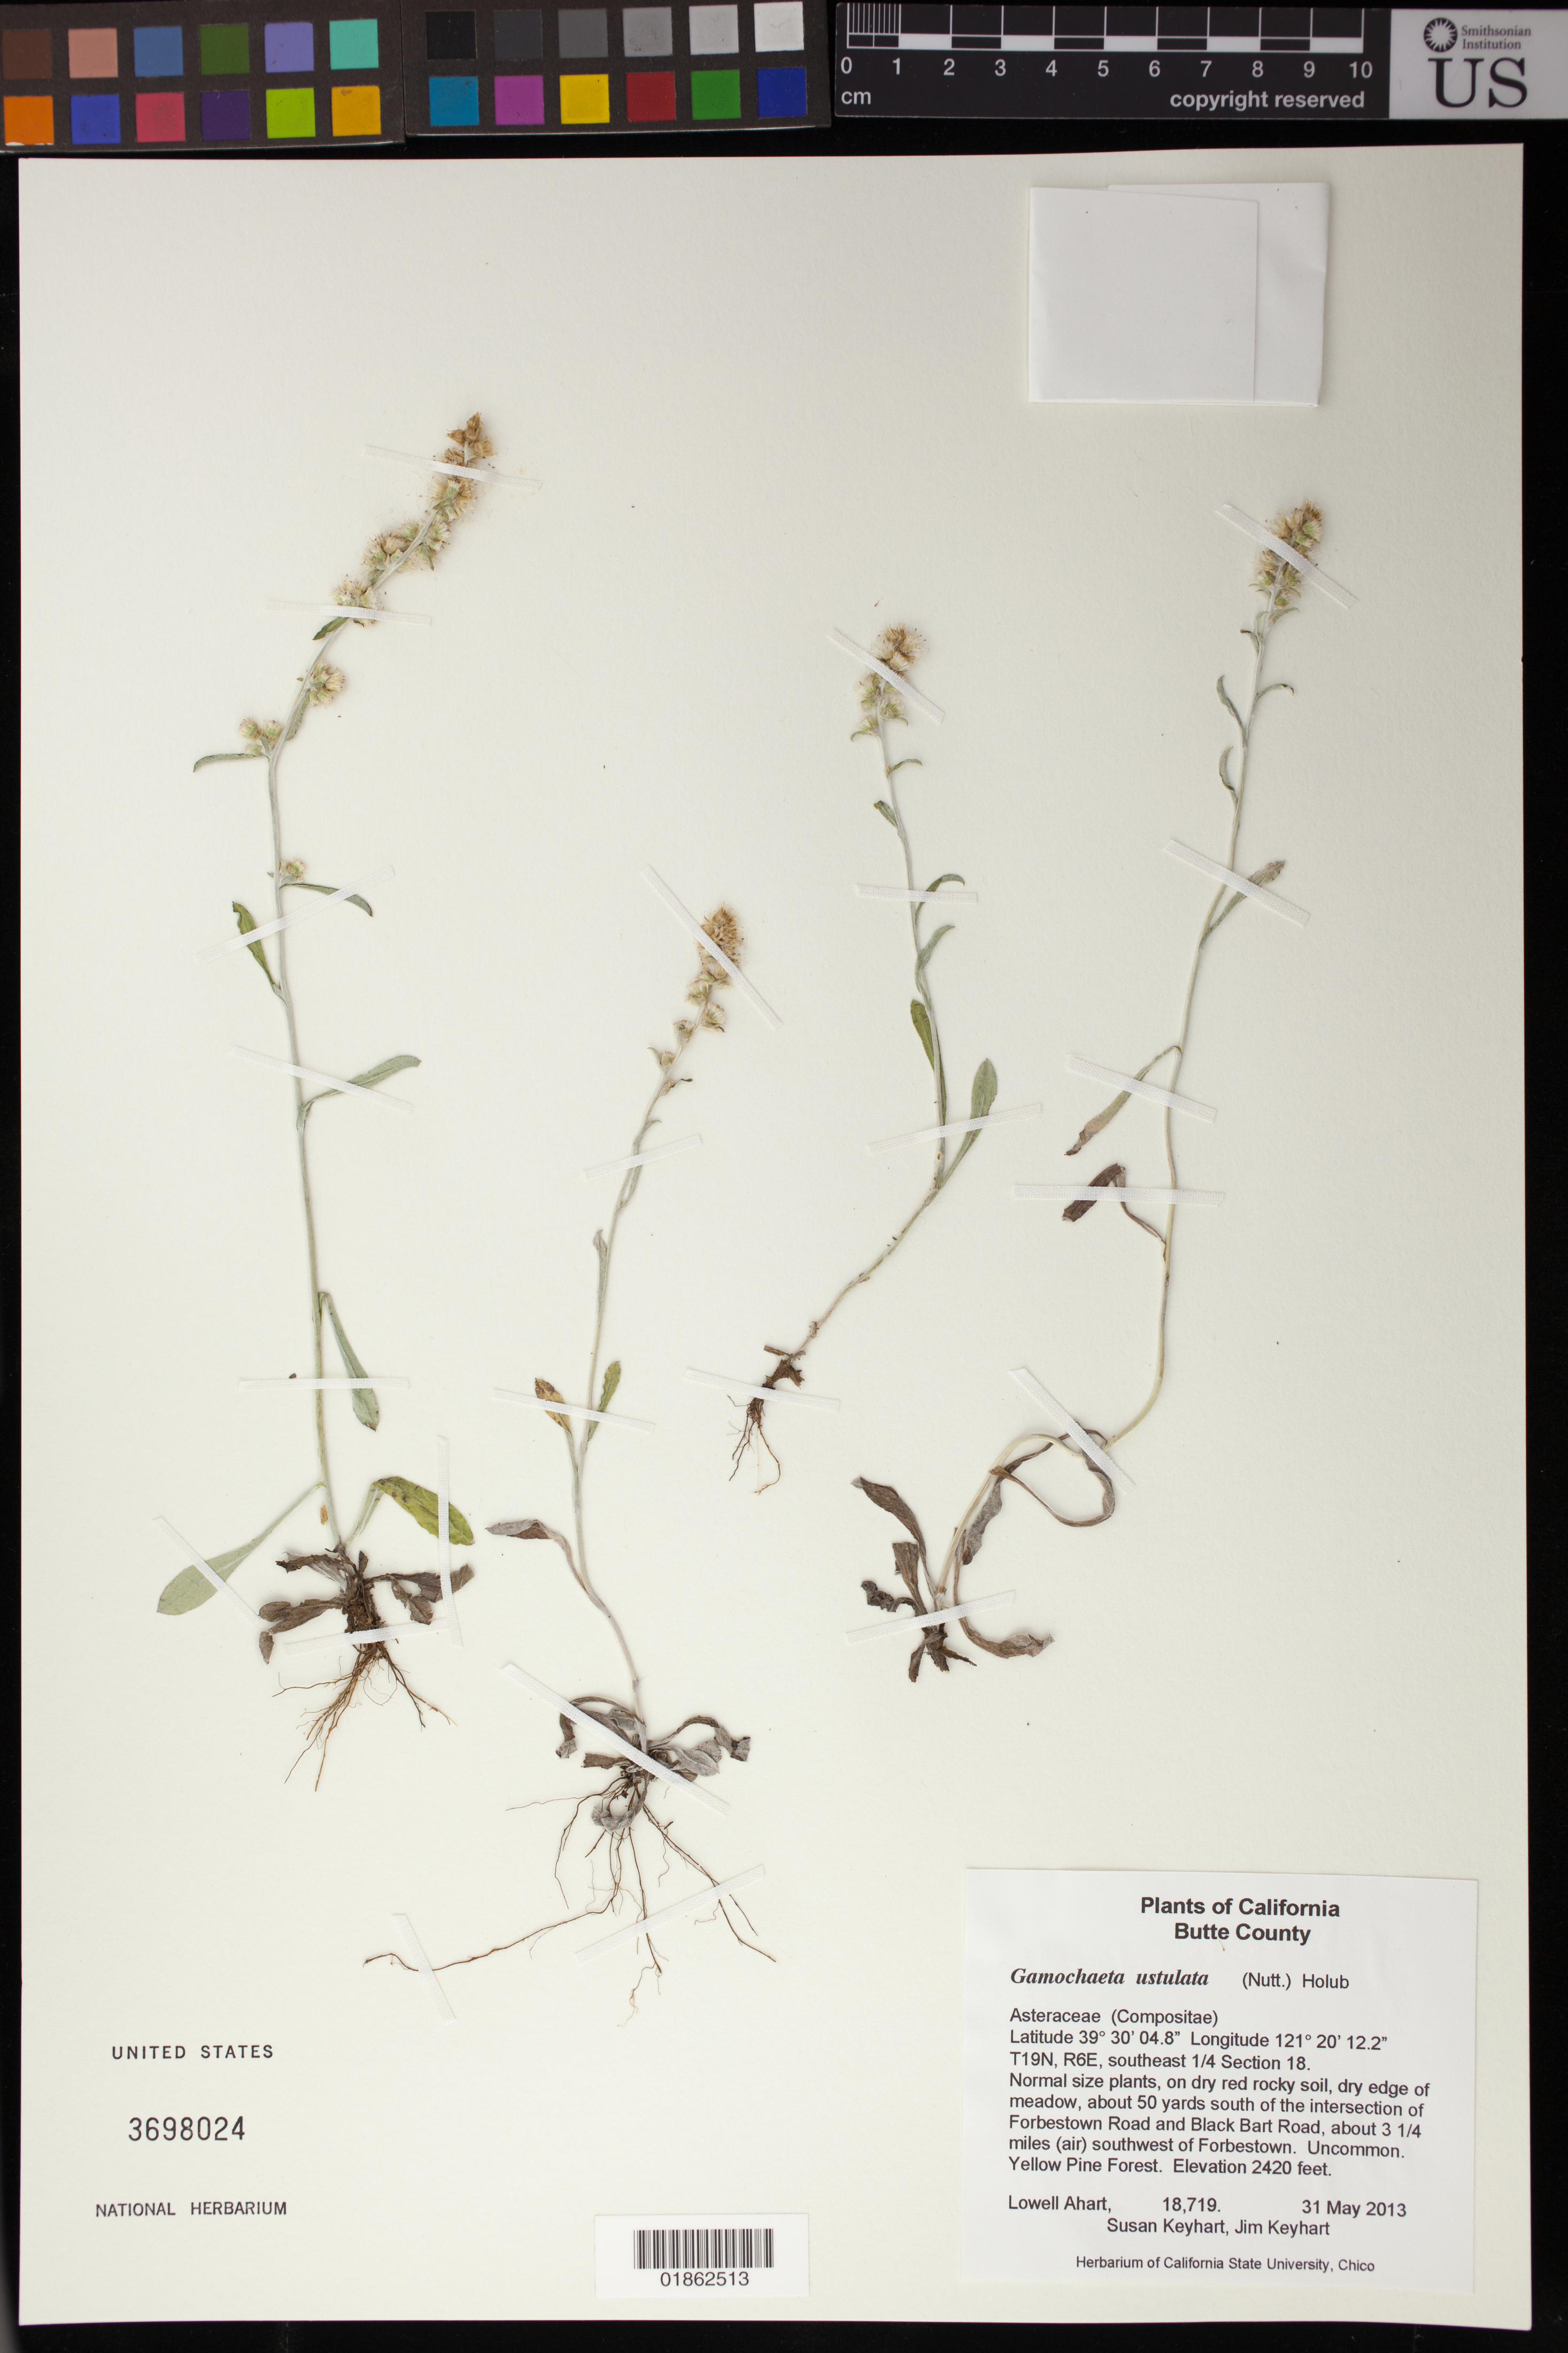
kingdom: Plantae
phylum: Tracheophyta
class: Magnoliopsida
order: Asterales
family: Asteraceae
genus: Gamochaeta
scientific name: Gamochaeta ustulata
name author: (Nutt.) Holub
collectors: L. Ahart, S. Keyhart & J. Keyhart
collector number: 18719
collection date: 2013-05-31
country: United States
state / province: California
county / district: Butte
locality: About 50 yards south of the intersection of Forbestown Road and Black Bart Road, about 3 1/4 miles (air) southwest of Forbestown.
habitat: Yellow Pine Forest.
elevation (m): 738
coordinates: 39 30 04.8 N, 121 20 12.2 W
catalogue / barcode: US 3698024